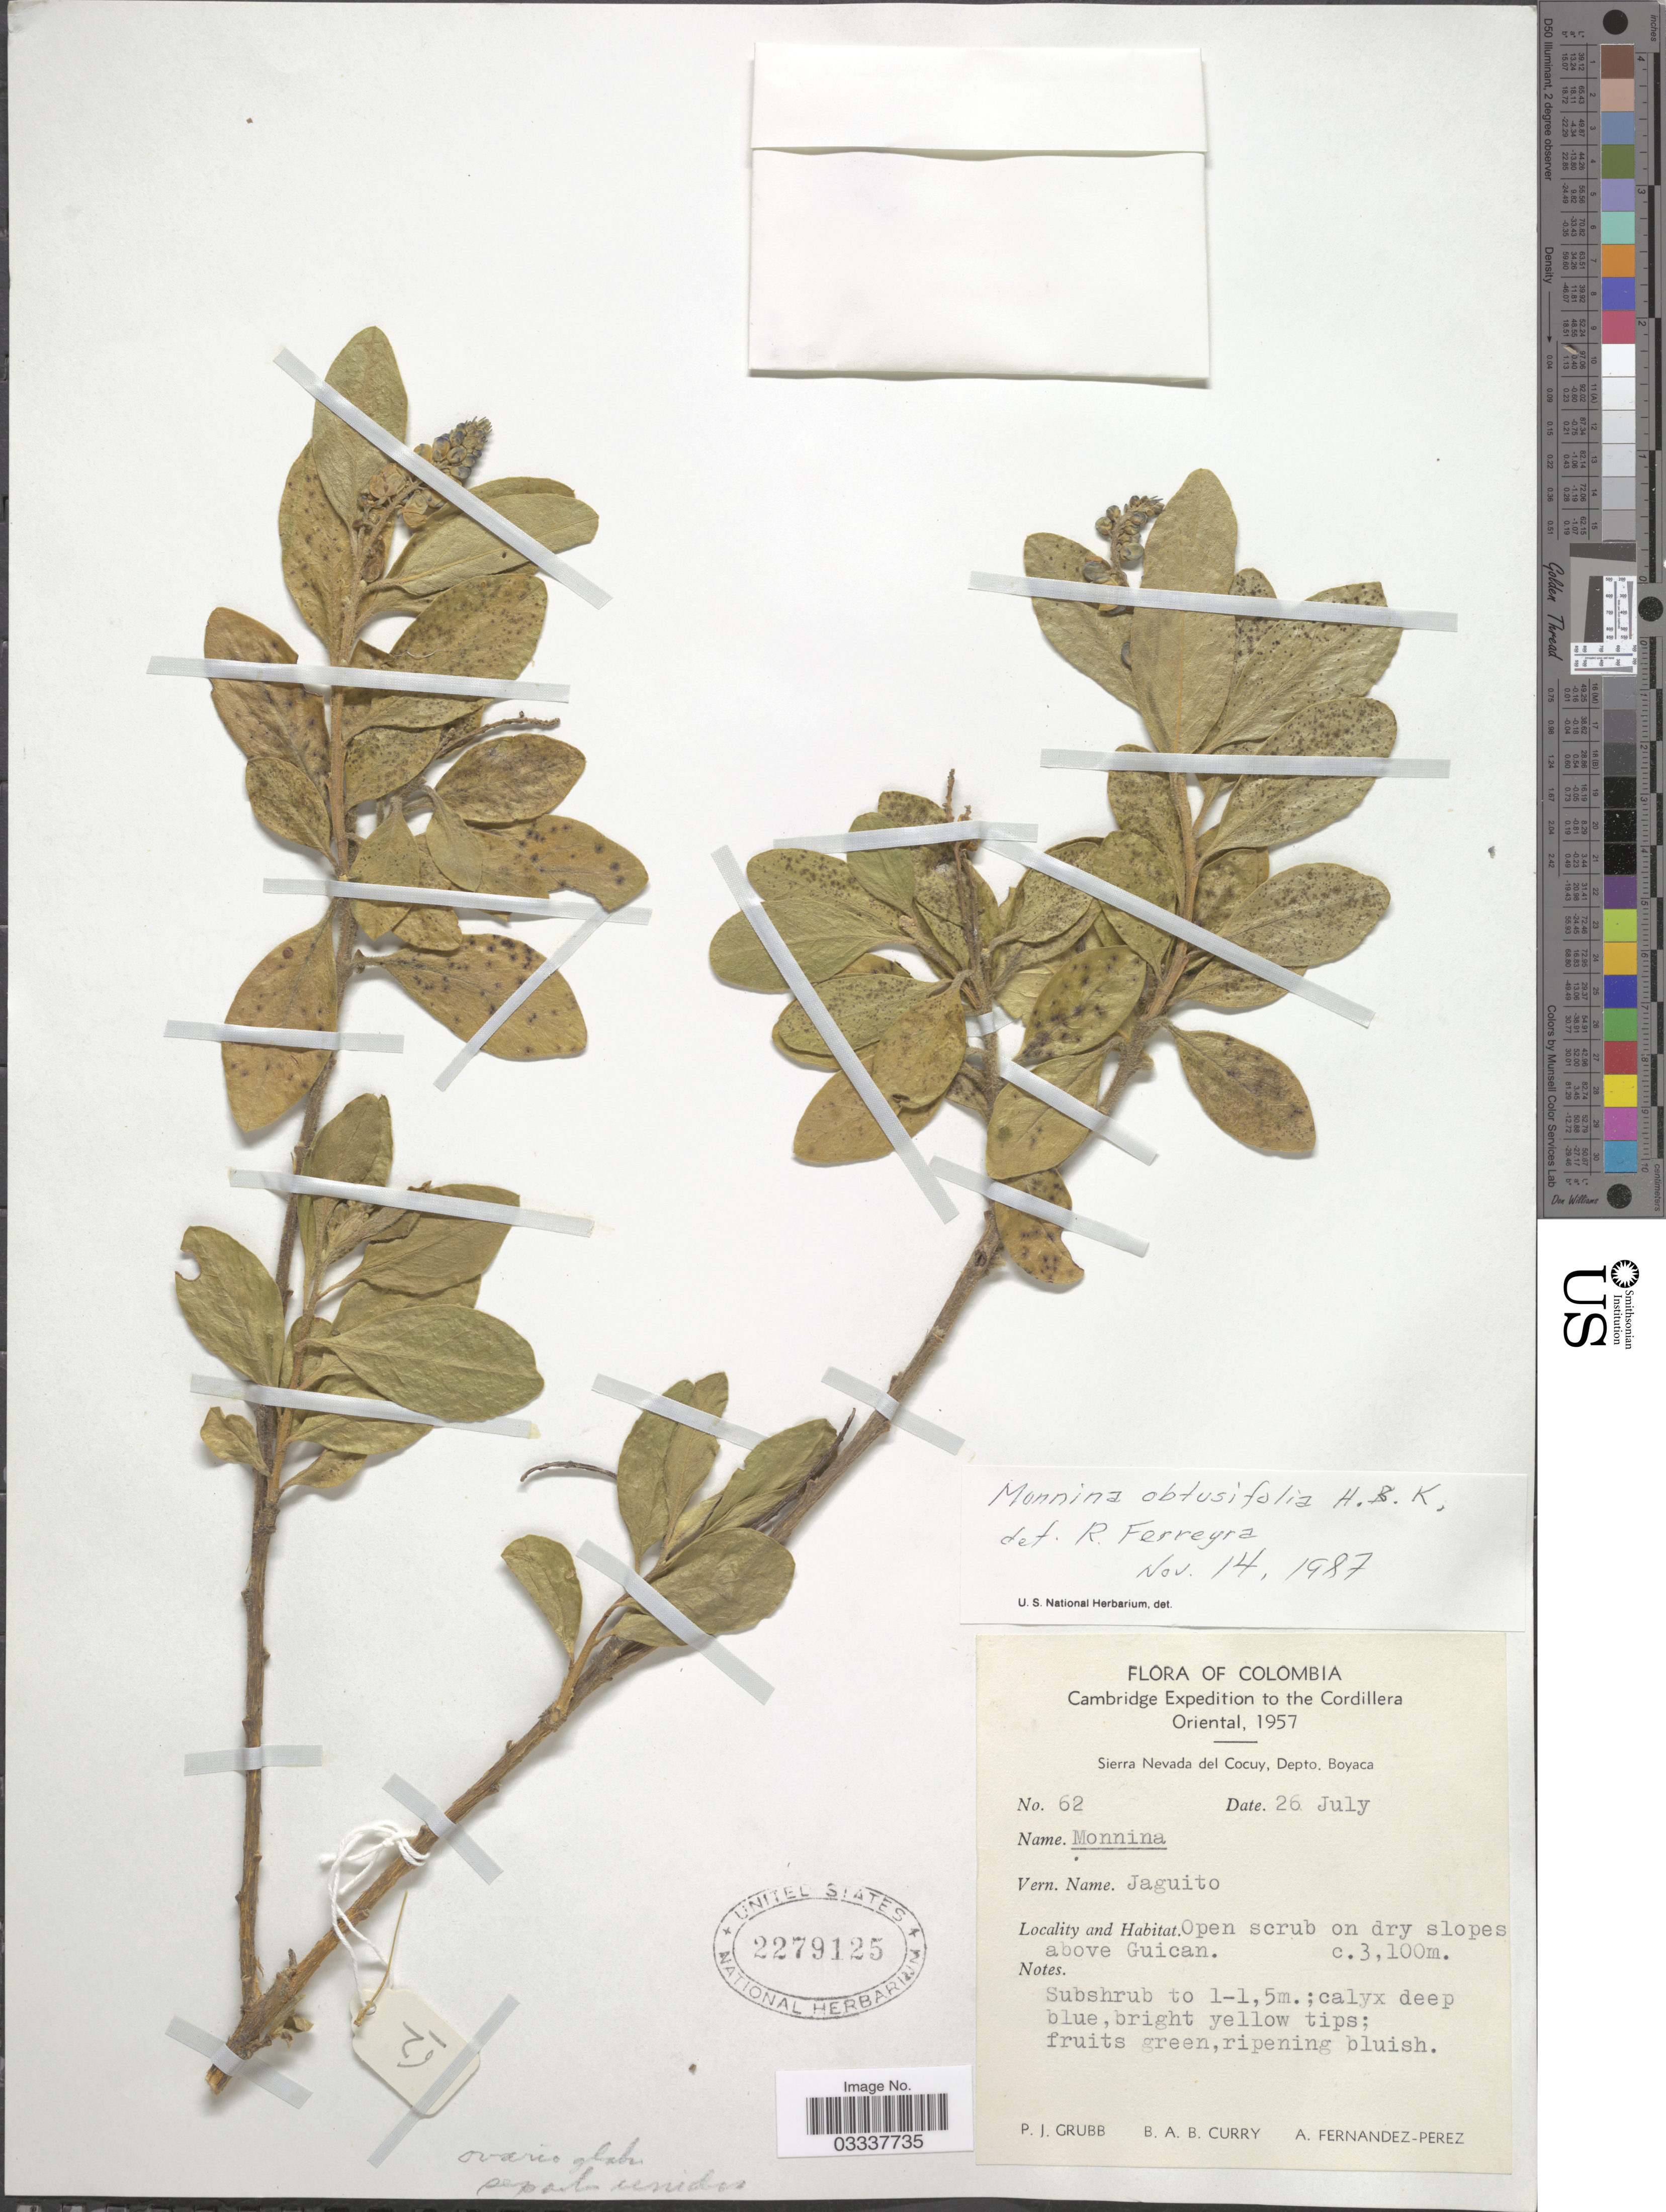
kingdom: Plantae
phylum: Tracheophyta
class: Magnoliopsida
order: Fabales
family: Polygalaceae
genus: Monnina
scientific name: Monnina phillyreoides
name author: (Bonpl.) B. Eriksen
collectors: P. J. Grubb, B. A. B. Curry & A. Fernández-Pérez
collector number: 62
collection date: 1957-07-26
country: Colombia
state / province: Boyacá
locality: Cordillera Oriental, Sierra Nevada del Cocuy, Depto. Boyaca. Open scrub on dry slopes above Guican.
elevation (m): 3100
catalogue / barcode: US 2279125